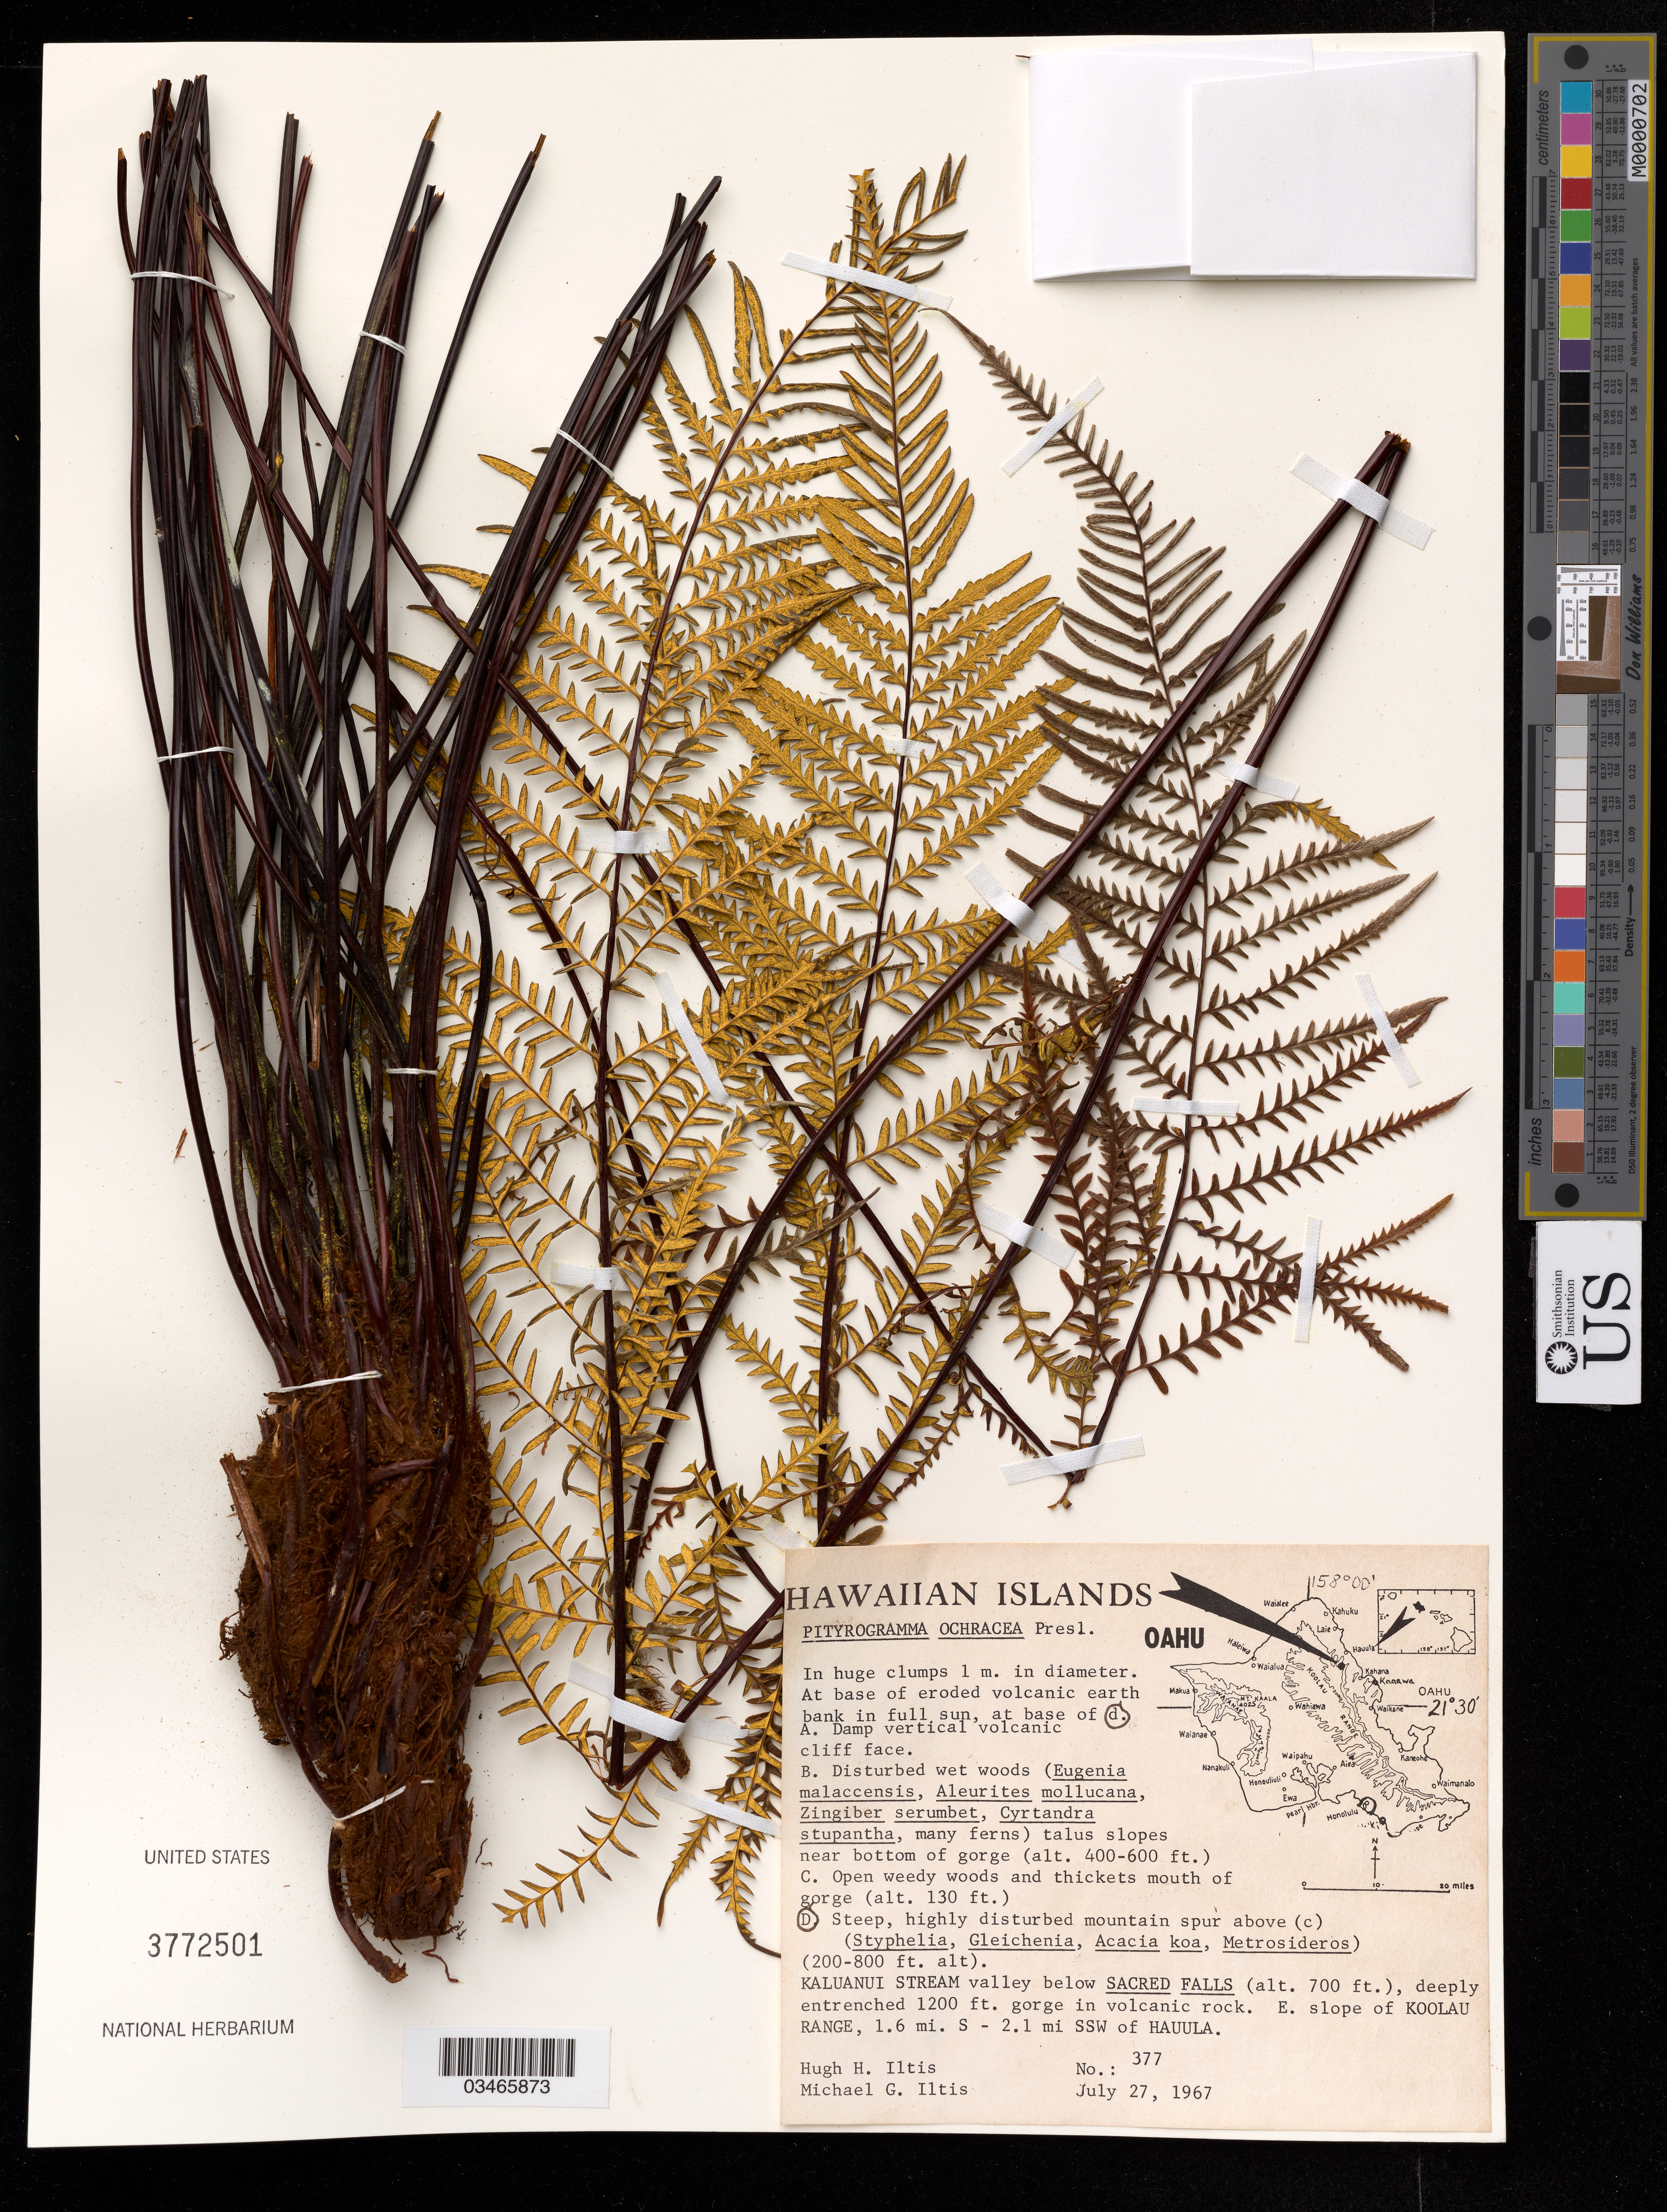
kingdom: Plantae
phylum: Tracheophyta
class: Polypodiopsida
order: Polypodiales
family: Pteridaceae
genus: Pityrogramma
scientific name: Pityrogramma ochracea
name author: (C. Presl) Domin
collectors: H. H. Iltis & M. G. Iltis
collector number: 377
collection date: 1967-07-27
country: United States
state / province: Hawaii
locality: Kaluanui Stream valley below Sacred Falls (alt. 700 ft.), deeply entrenched 1200 ft. gorge in volcanic rock. E. slope of Koolau Range, 1.6 mi. S - 2.1 mi SSW of Hauula.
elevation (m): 61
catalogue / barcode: US 3772501